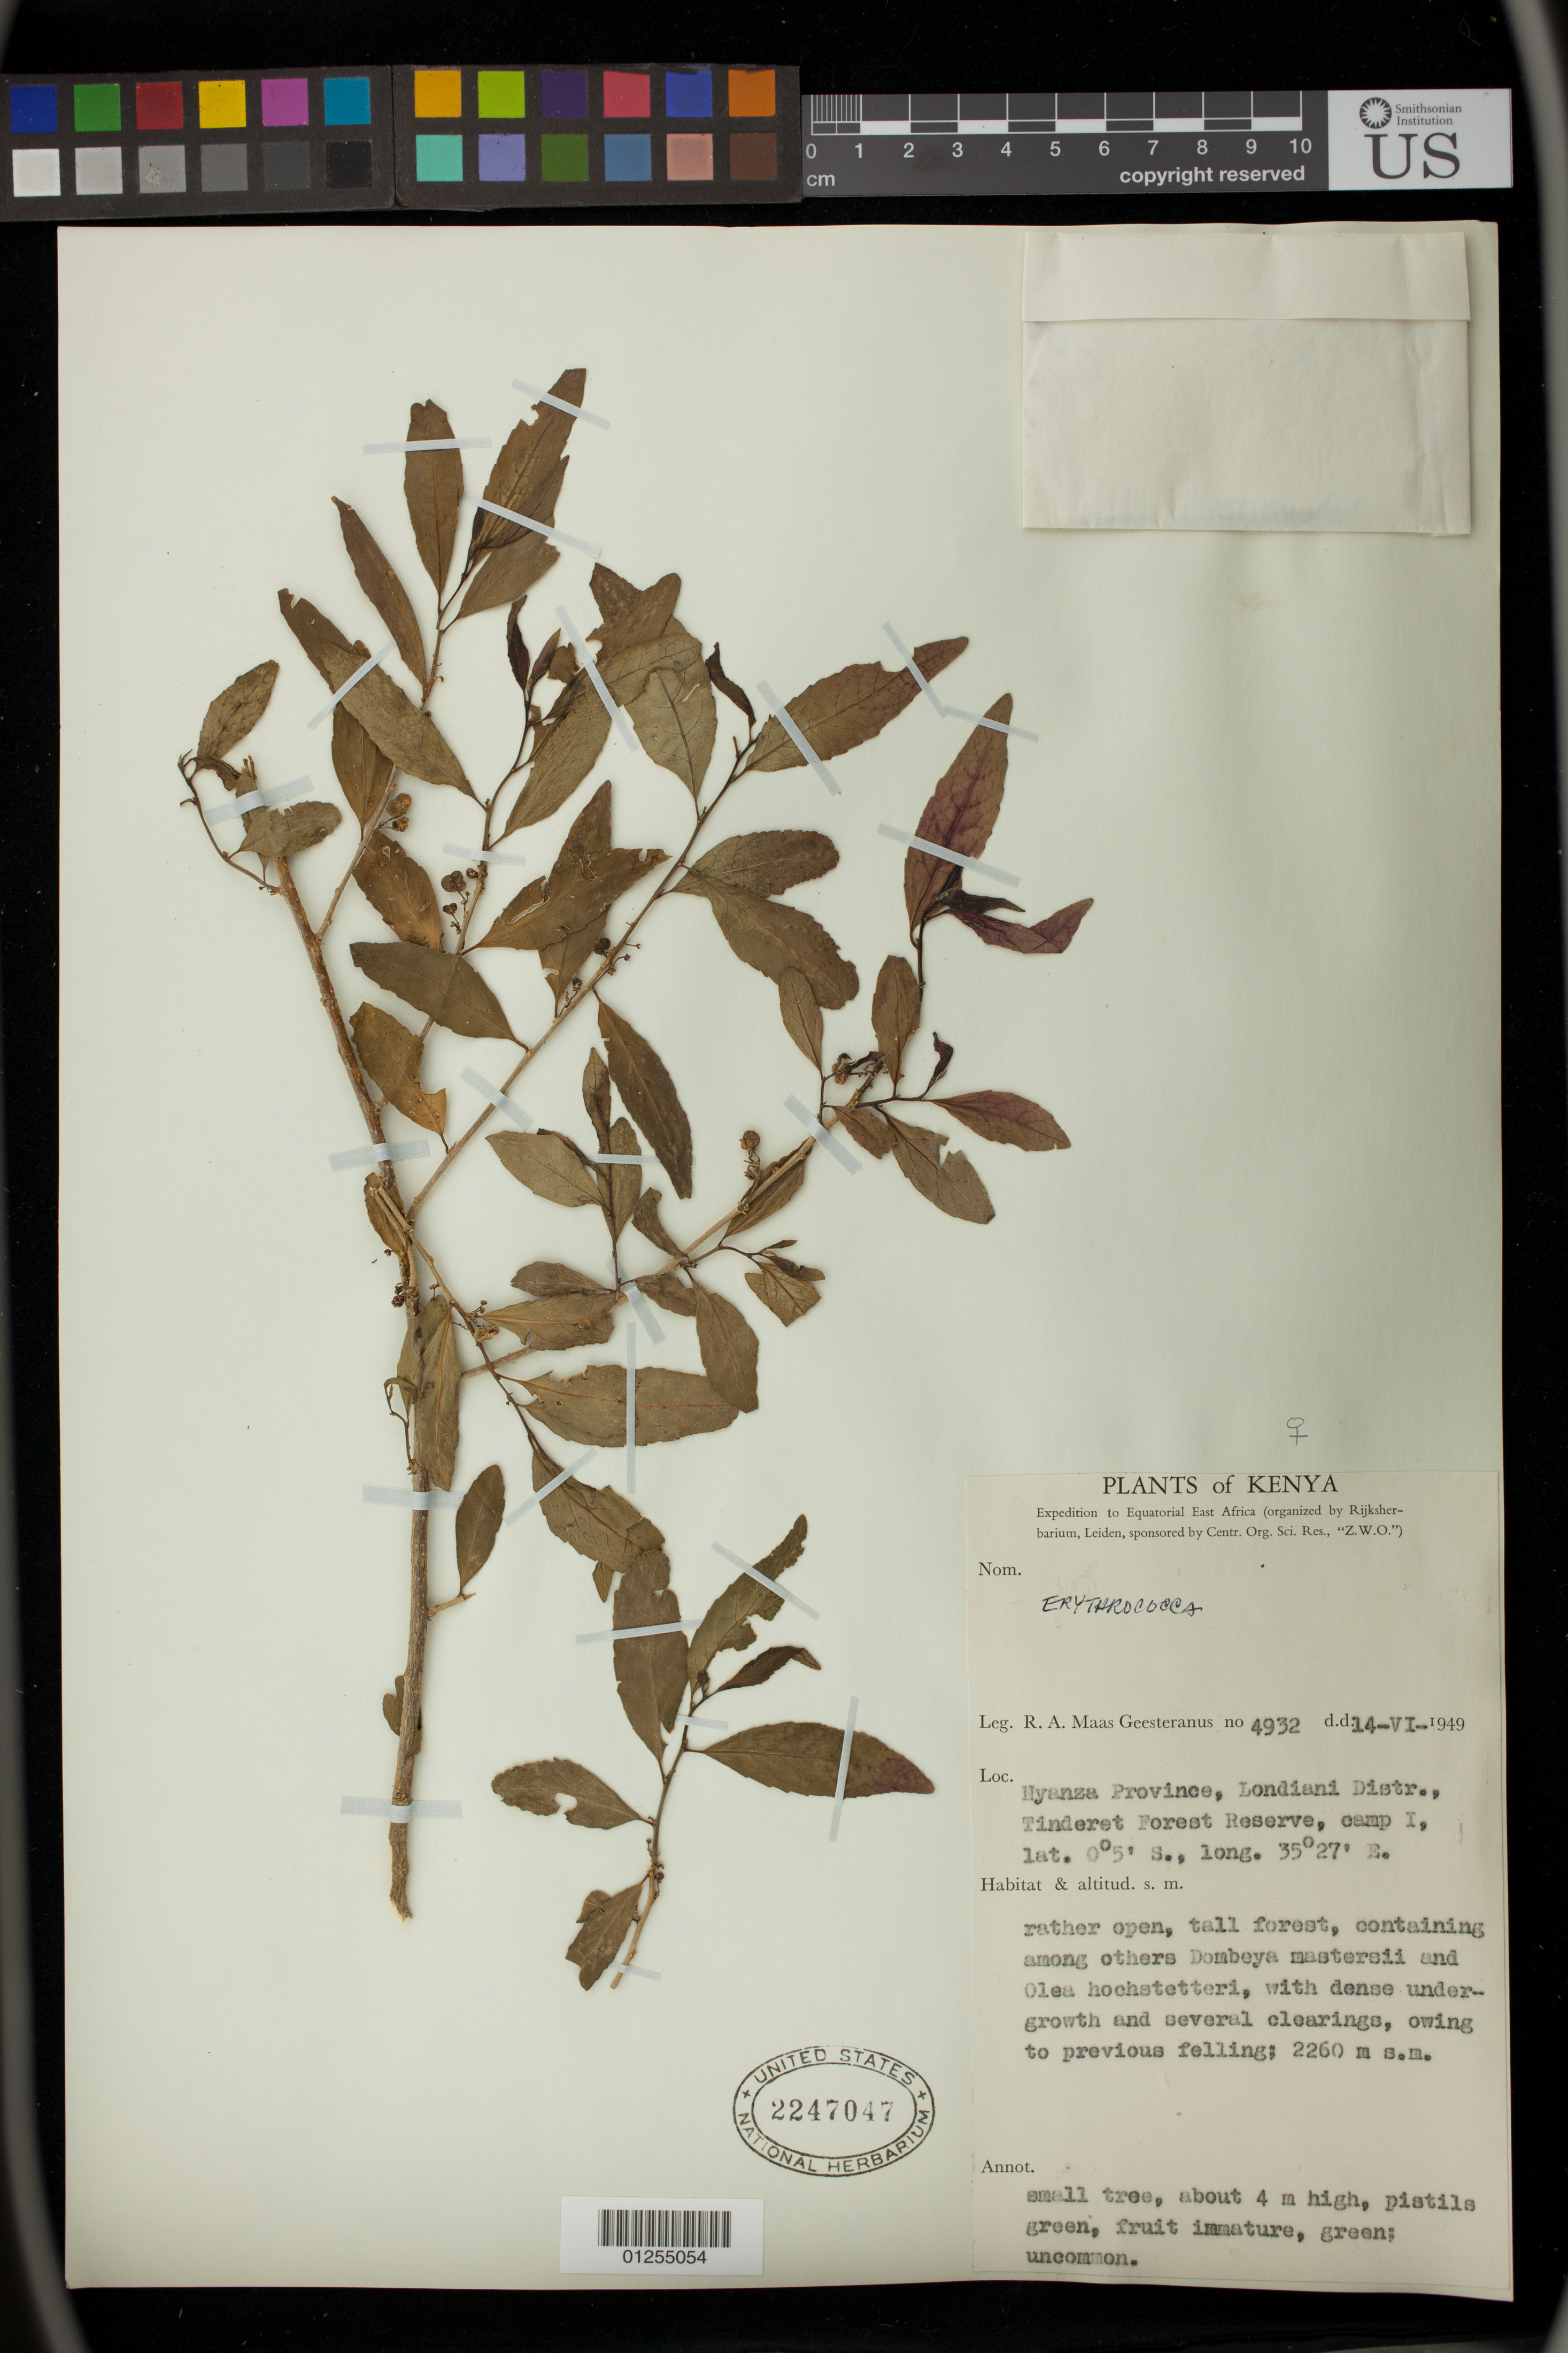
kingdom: Plantae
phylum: Tracheophyta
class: Magnoliopsida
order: Malpighiales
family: Euphorbiaceae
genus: Erythrococca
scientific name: Erythrococca sp.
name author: Benth.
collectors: R. A. Maas Geesteranus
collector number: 4932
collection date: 1949-06-14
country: Kenya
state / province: Kericho / Nandi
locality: Hyanza Province, Londiani Distr., Tinderet Forest Reserve, camp I. Siaya.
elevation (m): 2260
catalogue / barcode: US 2247047